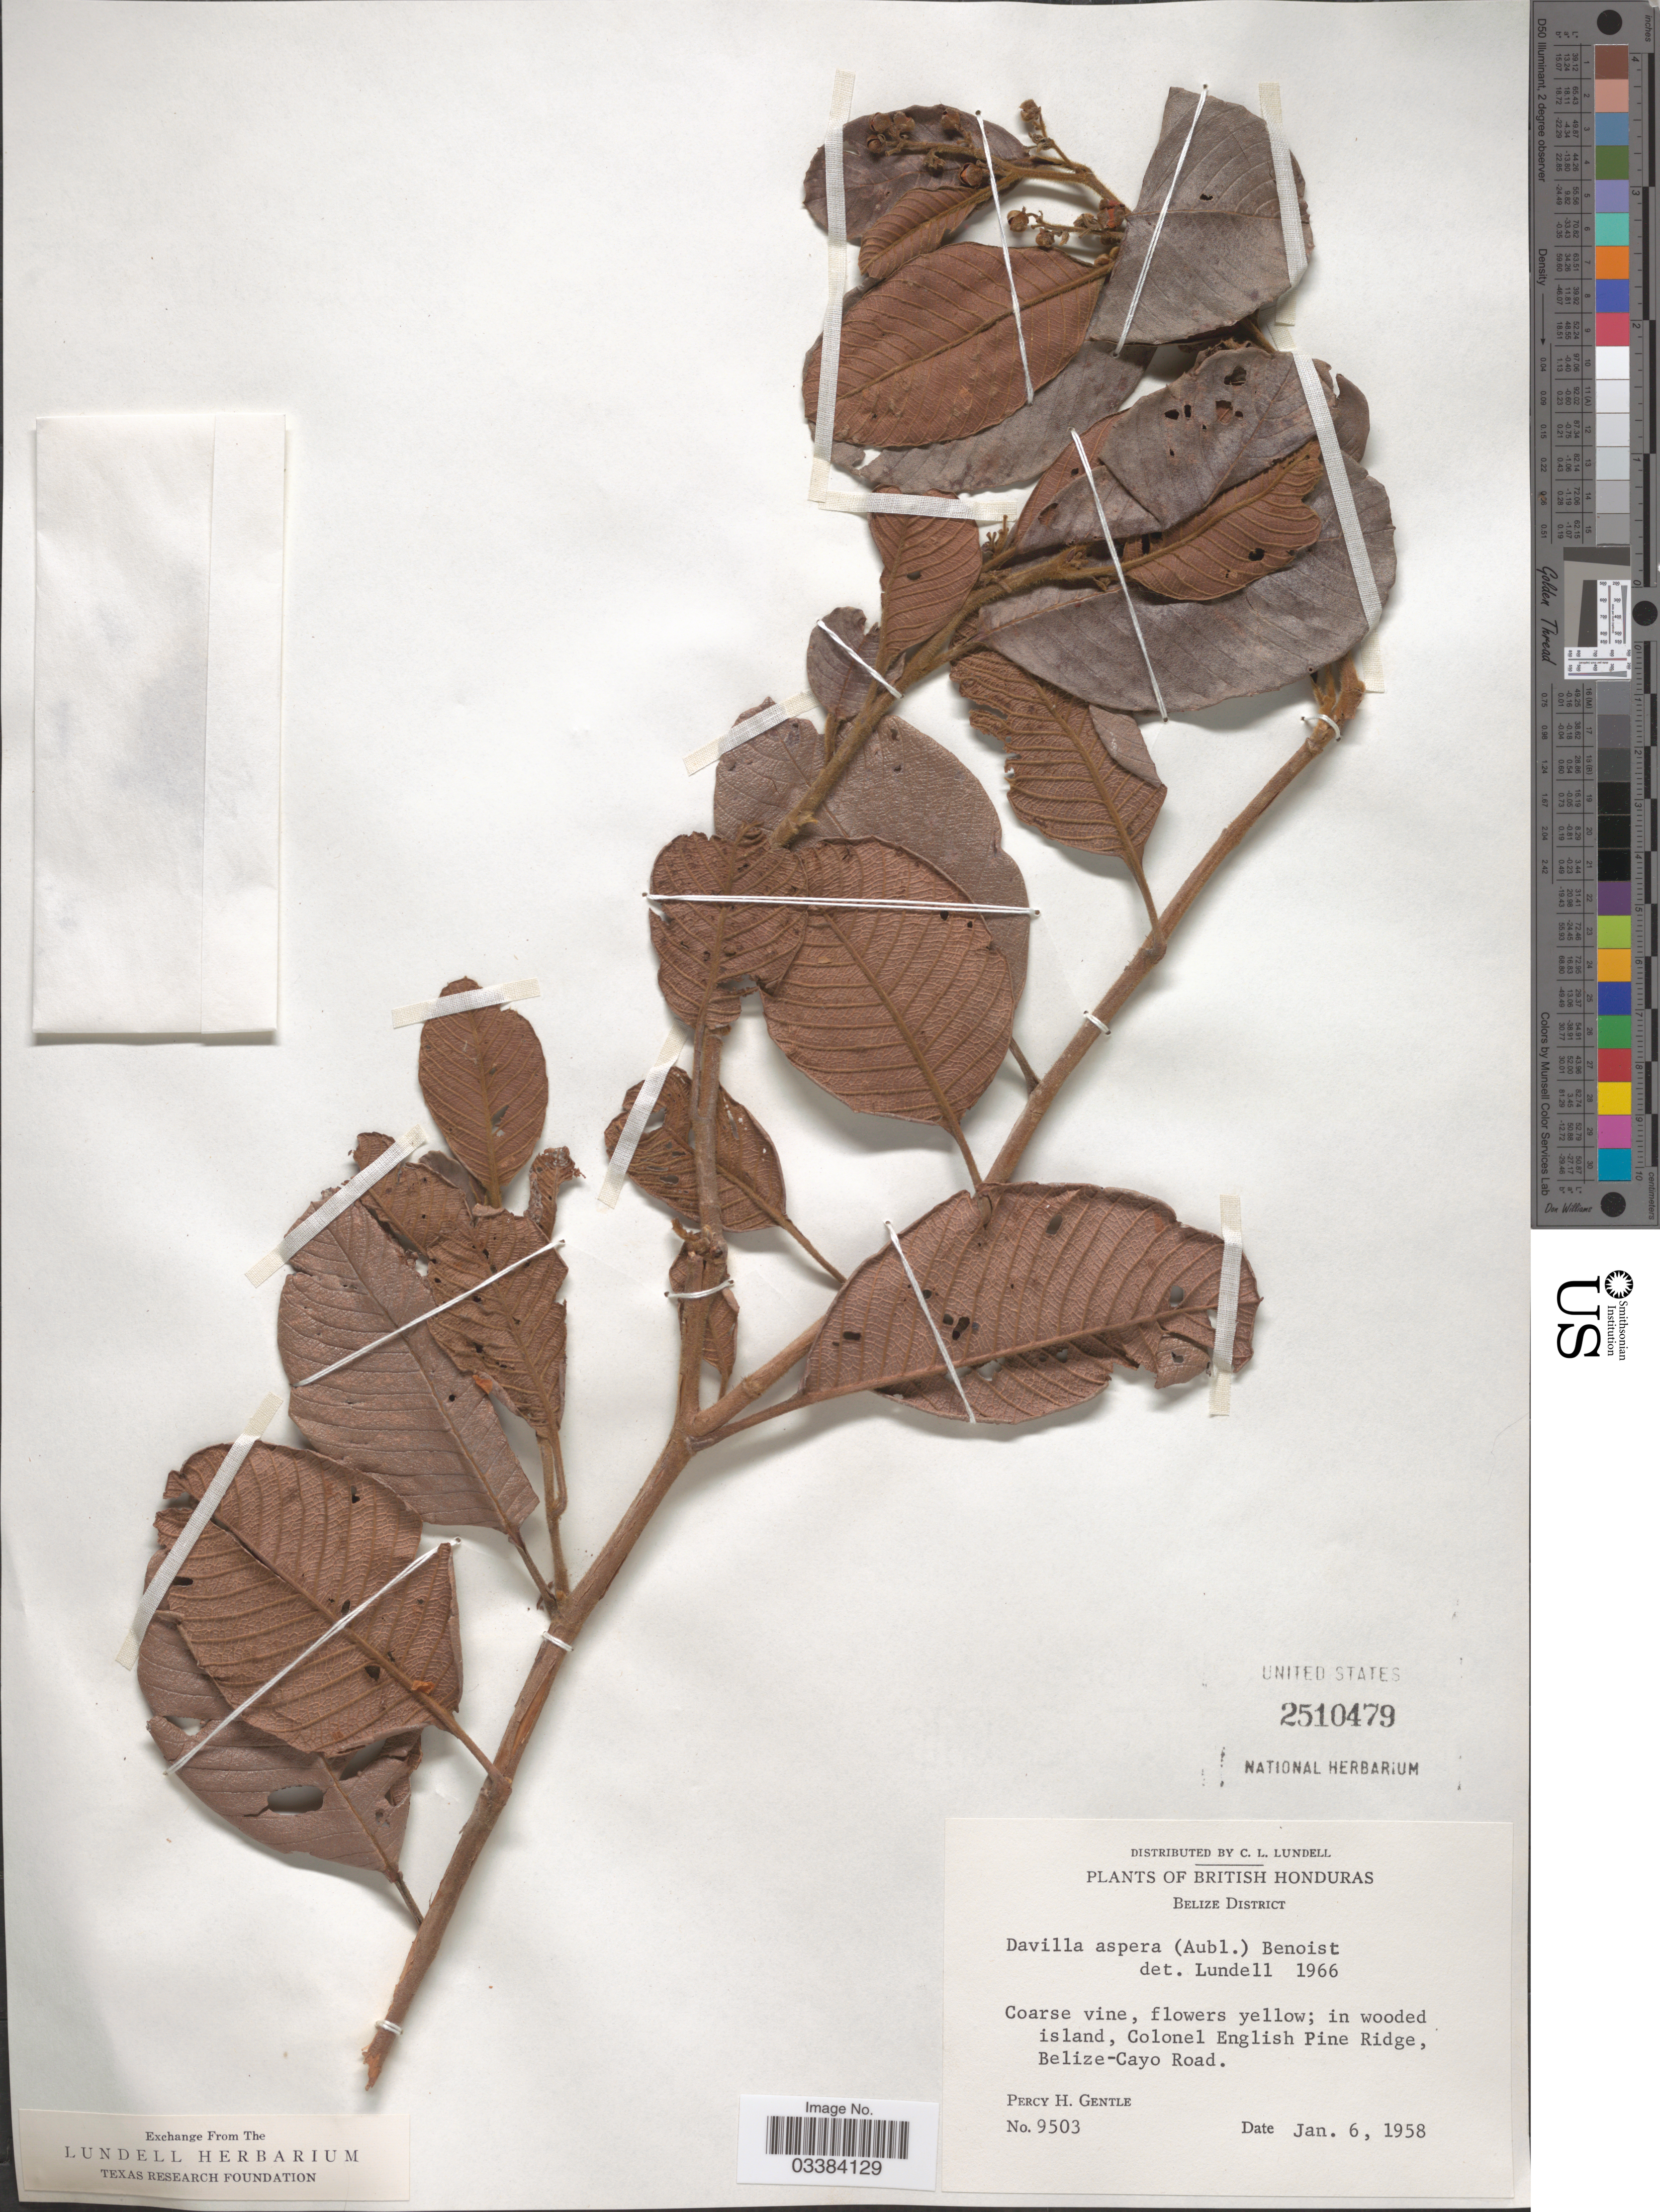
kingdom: Plantae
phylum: Tracheophyta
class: Magnoliopsida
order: Dilleniales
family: Dilleniaceae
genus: Davilla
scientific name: Davilla kunthii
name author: A. St.-Hil.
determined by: Strong, Mark T., (BOT), Smithsonian Institution - National Museum of Natural History (UNITED STATES)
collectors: P. H. Gentle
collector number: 9503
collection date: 1958-01-06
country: Belize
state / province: Belize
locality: British Honduras. Belize District. In wooded island, Colonel English Pine Ridge, Belize-Cayo Road.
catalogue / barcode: US 2510479